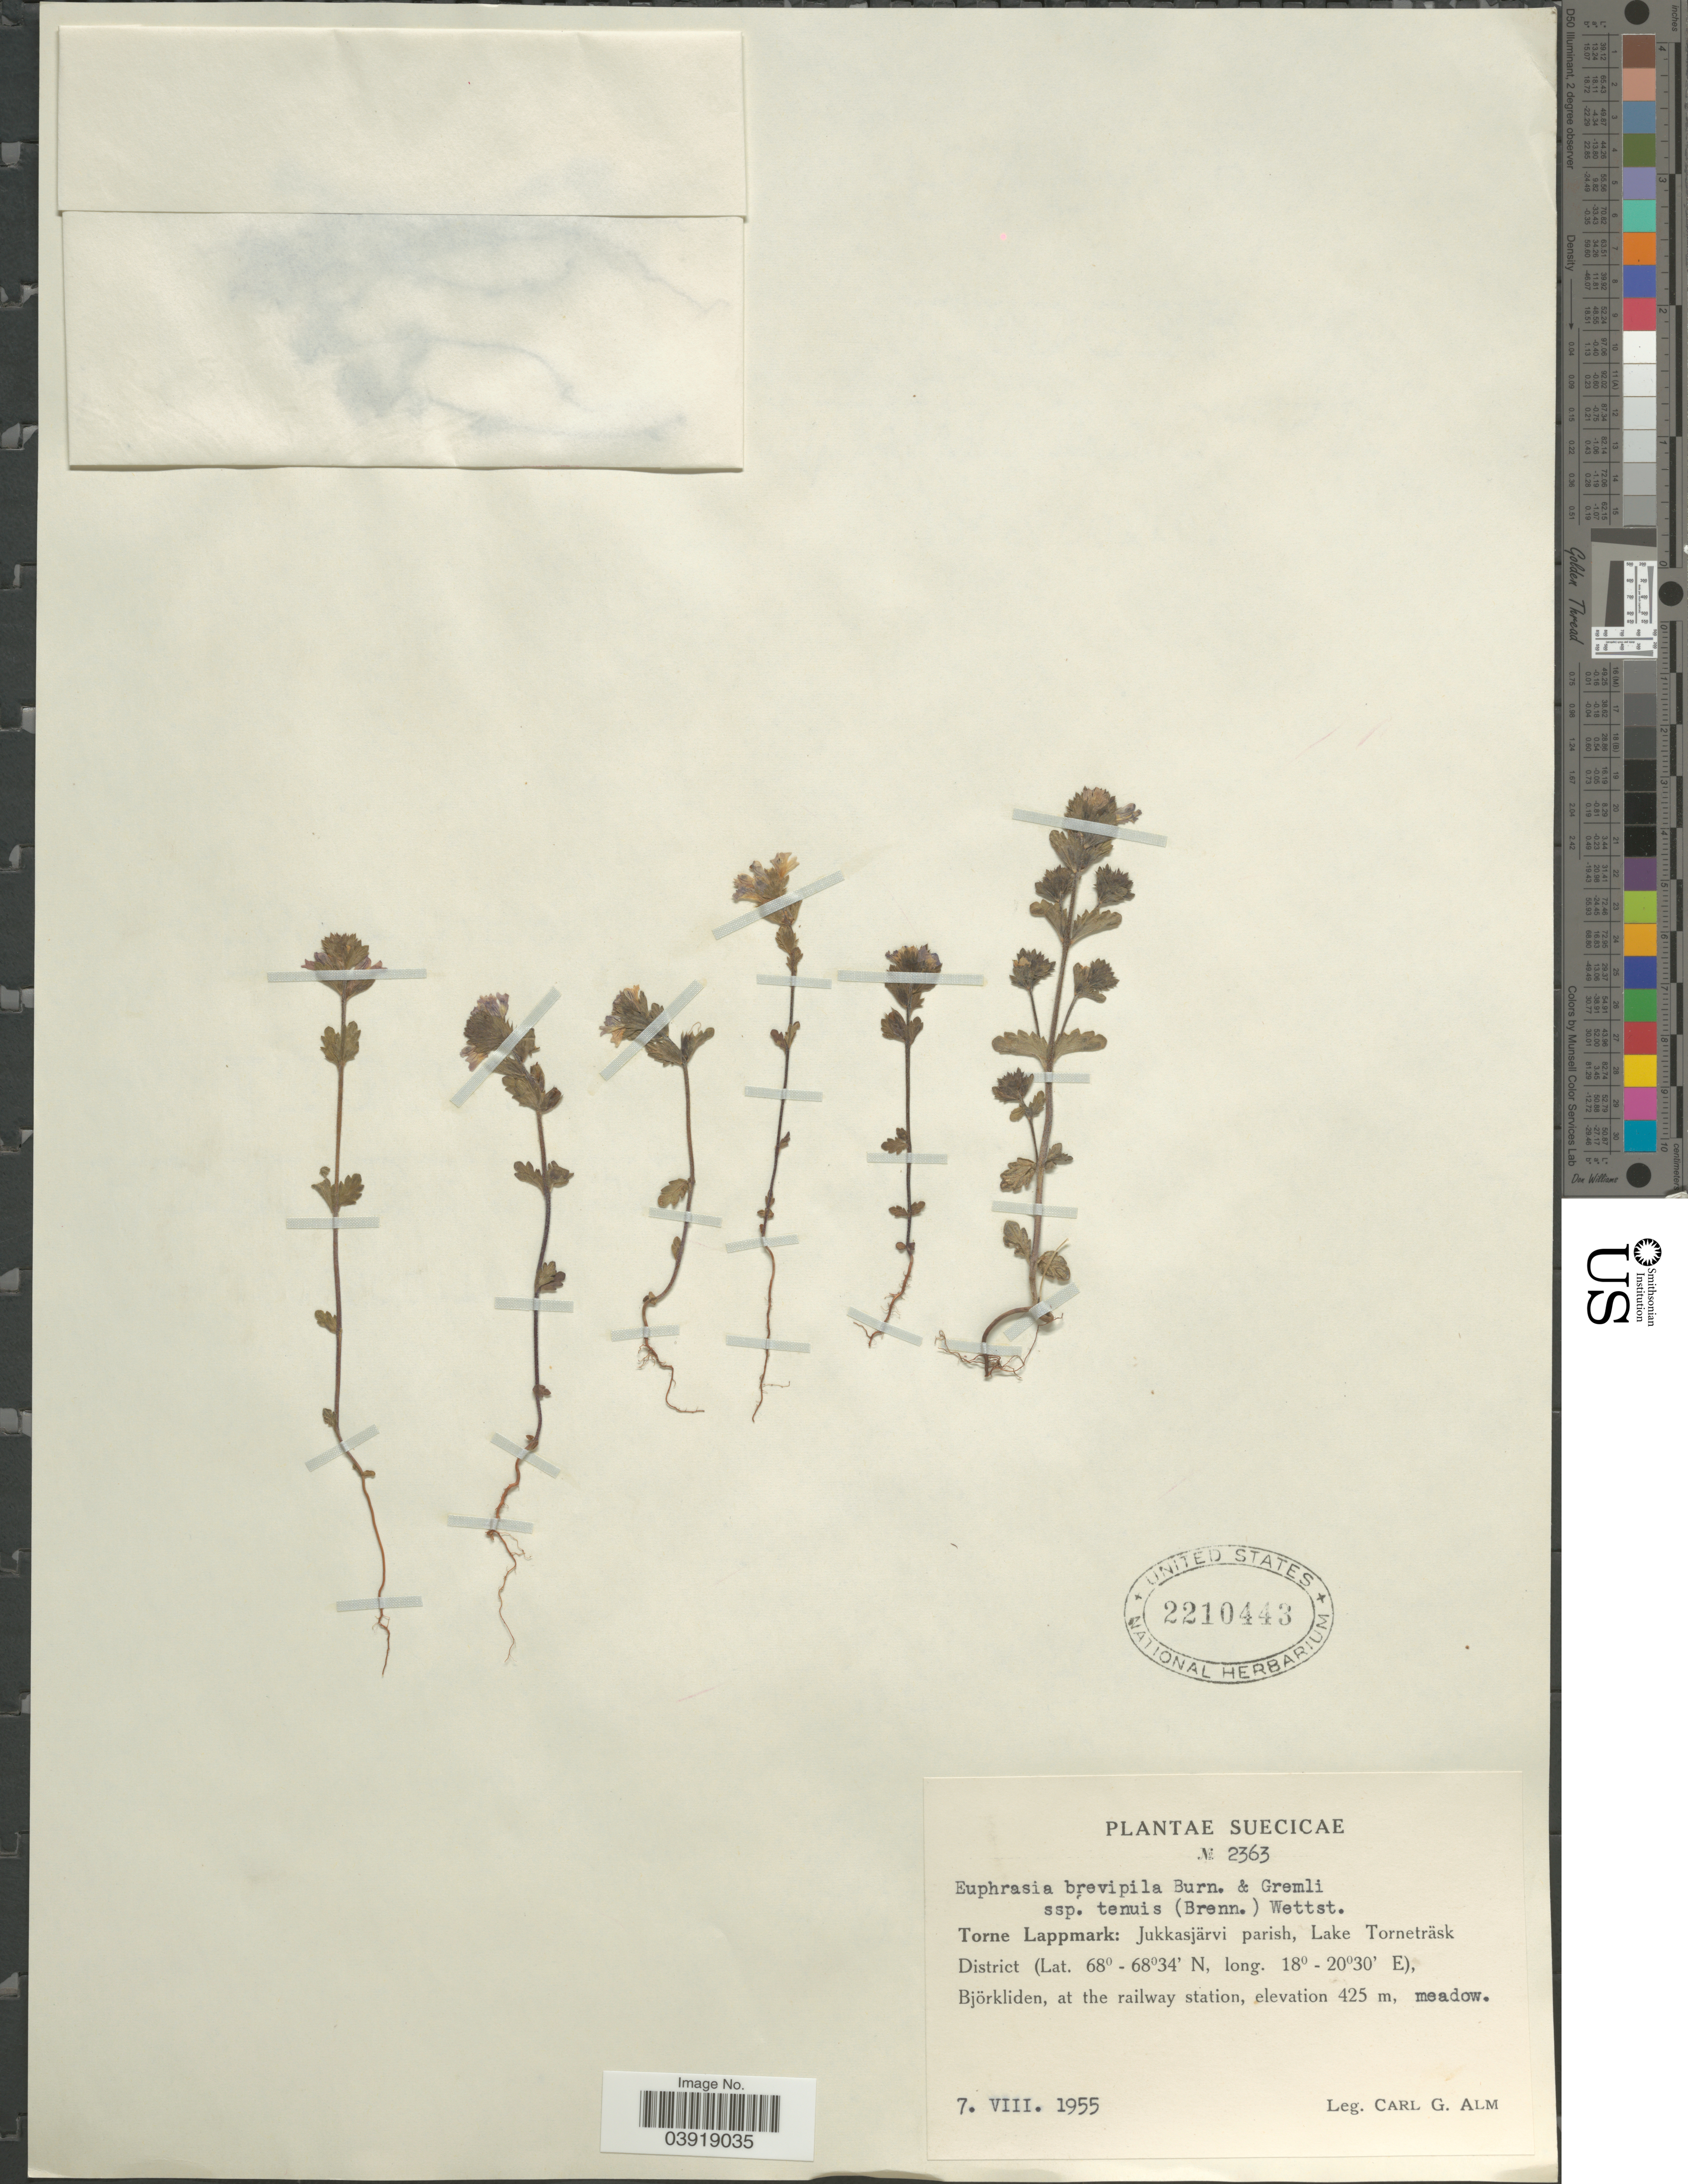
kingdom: Plantae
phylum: Tracheophyta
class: Magnoliopsida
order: Lamiales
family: Orobanchaceae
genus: Euphrasia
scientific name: Euphrasia brevipila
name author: Burn. & Gremli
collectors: C. G. Alm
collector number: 2363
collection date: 1955-08-07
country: Sweden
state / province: Norrbotten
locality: Suecicae. Torne Lappmark: Jukkasjärvi parish, Lake Torneträsk District Björkliden, at the railway station.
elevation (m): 425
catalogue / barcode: US 2210443